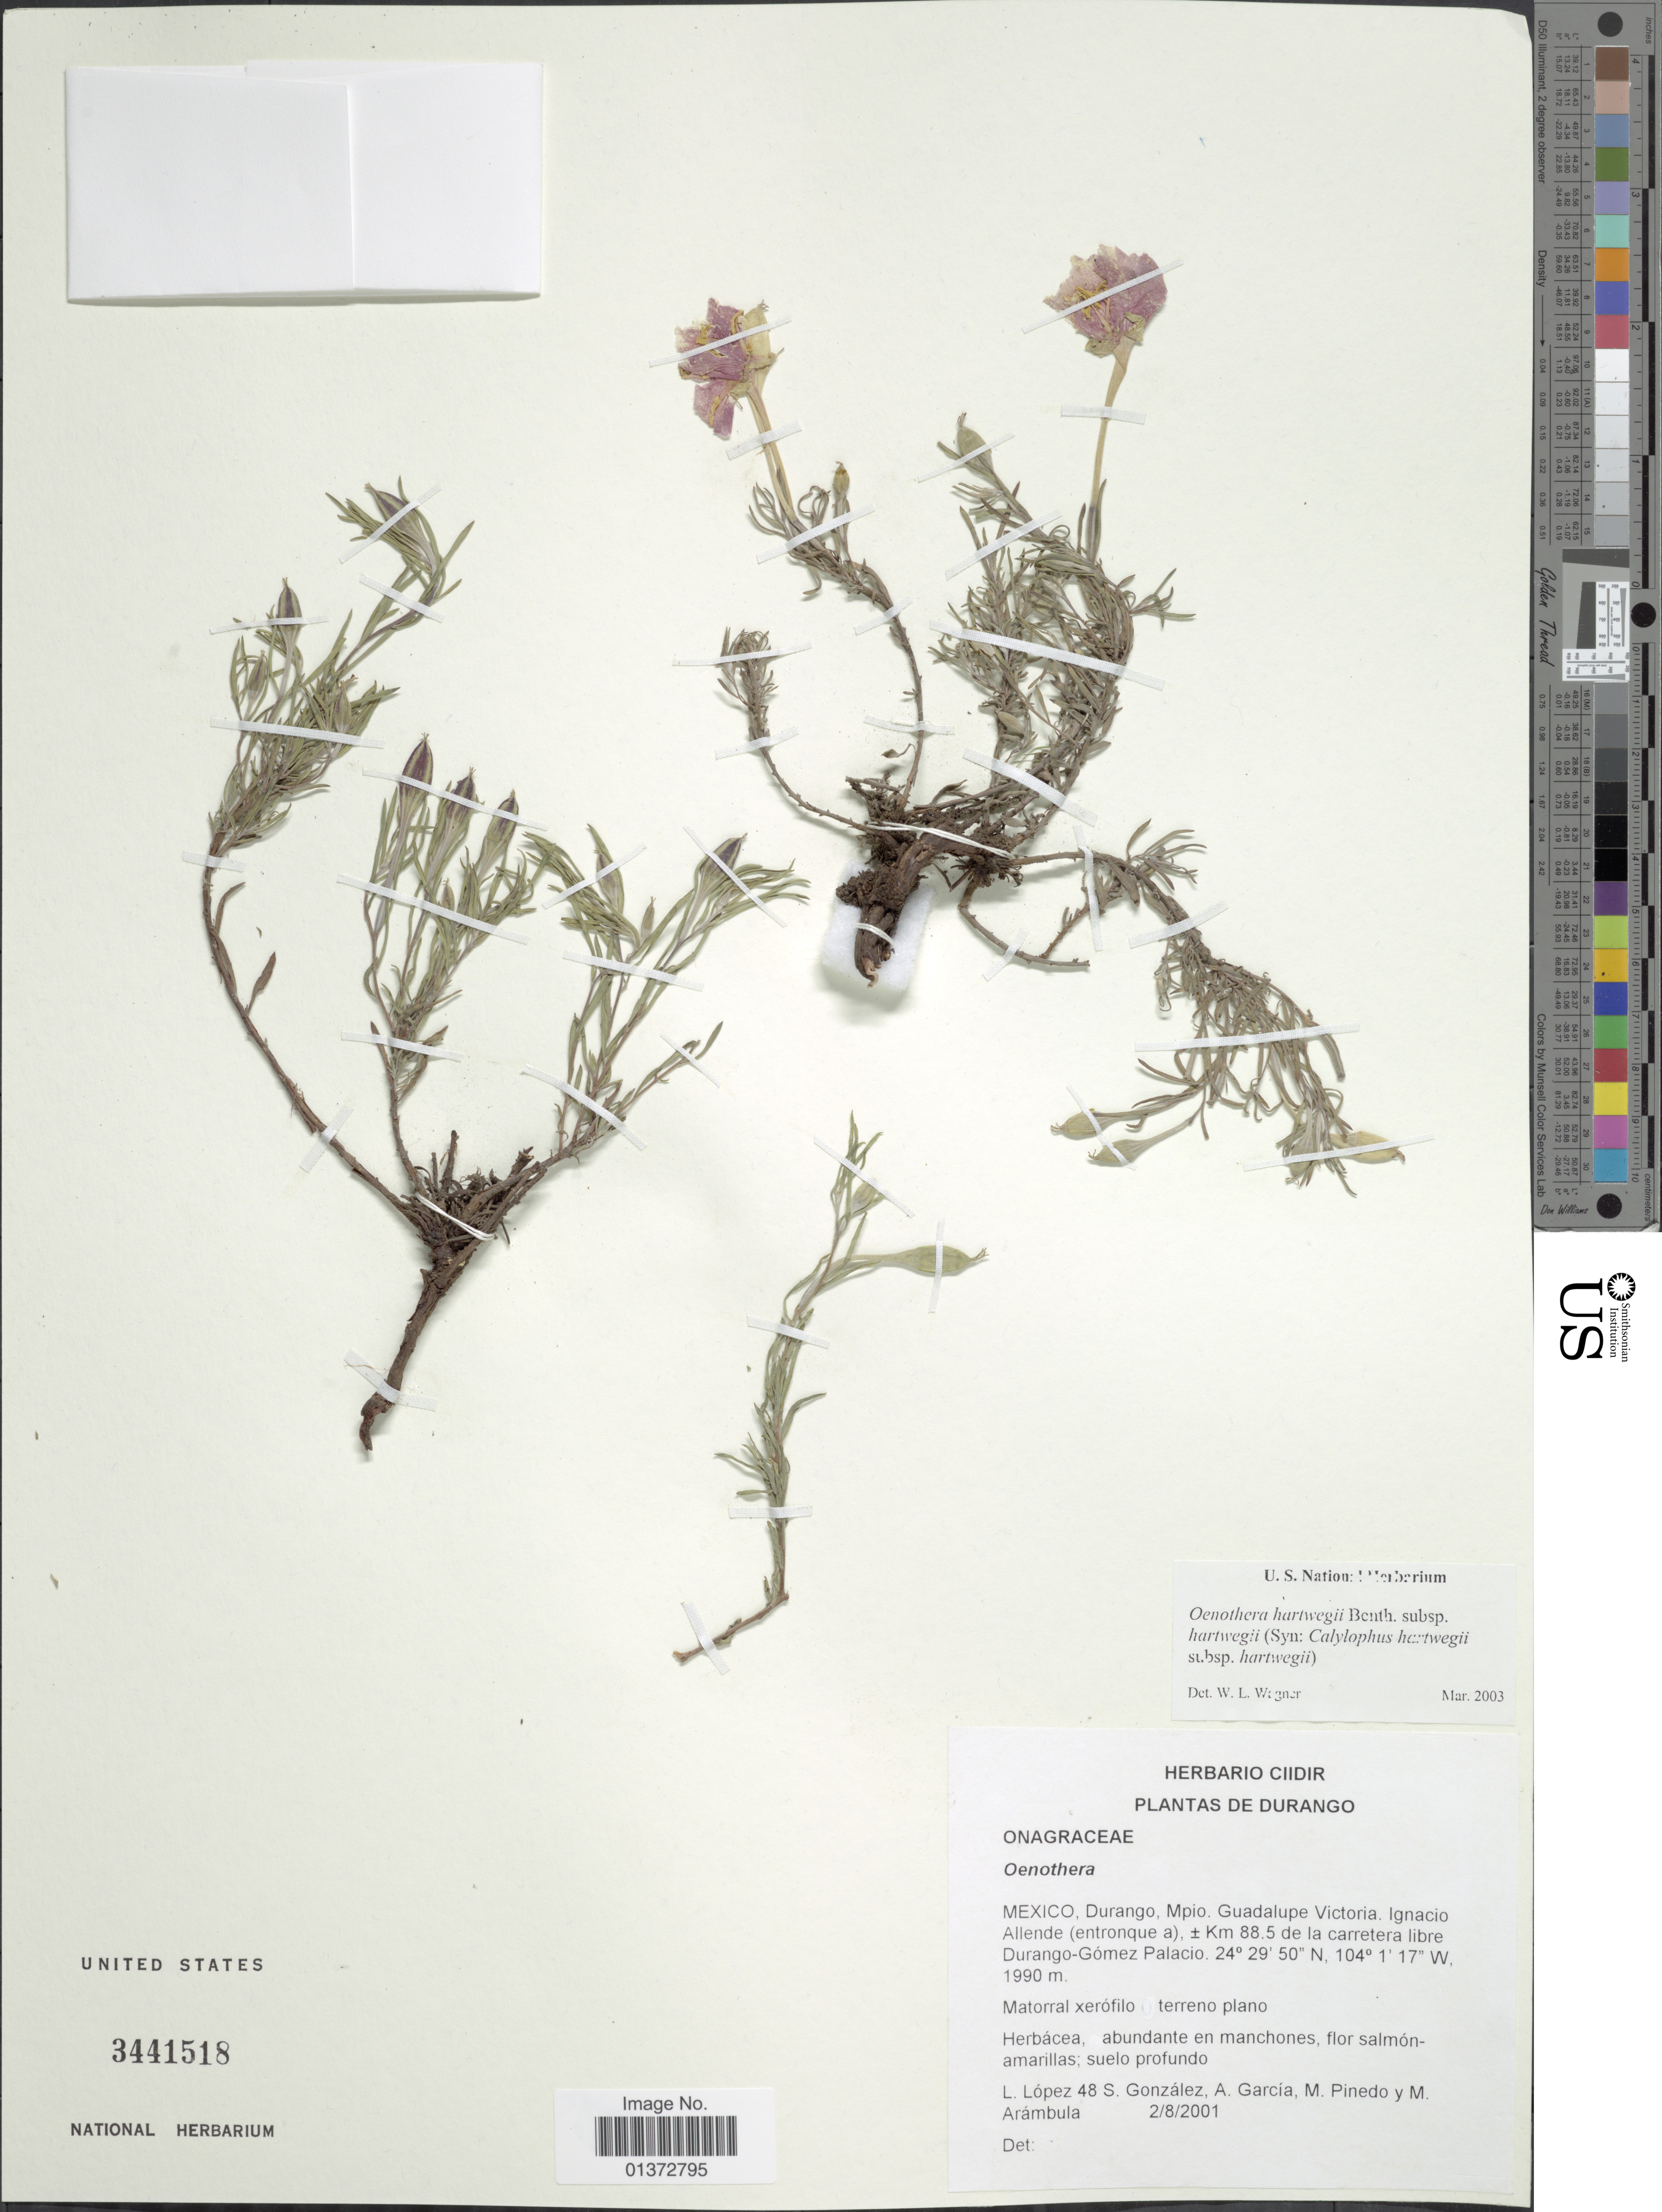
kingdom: Plantae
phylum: Tracheophyta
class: Magnoliopsida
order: Myrtales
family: Onagraceae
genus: Oenothera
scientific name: Oenothera hartwegii subsp. hartwegii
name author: Benth.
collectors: L. López, S. González, A. Garcia, M. Pinedo & M. Arámbula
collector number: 48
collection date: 2001-08-02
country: Mexico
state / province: Durango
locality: Mpio. Guadalupe Victoria, Ignacio Allende (entronque a), ± km 88.5 de la carretera libre Durango-Gómez Palacio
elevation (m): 1990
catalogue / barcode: US 3441518